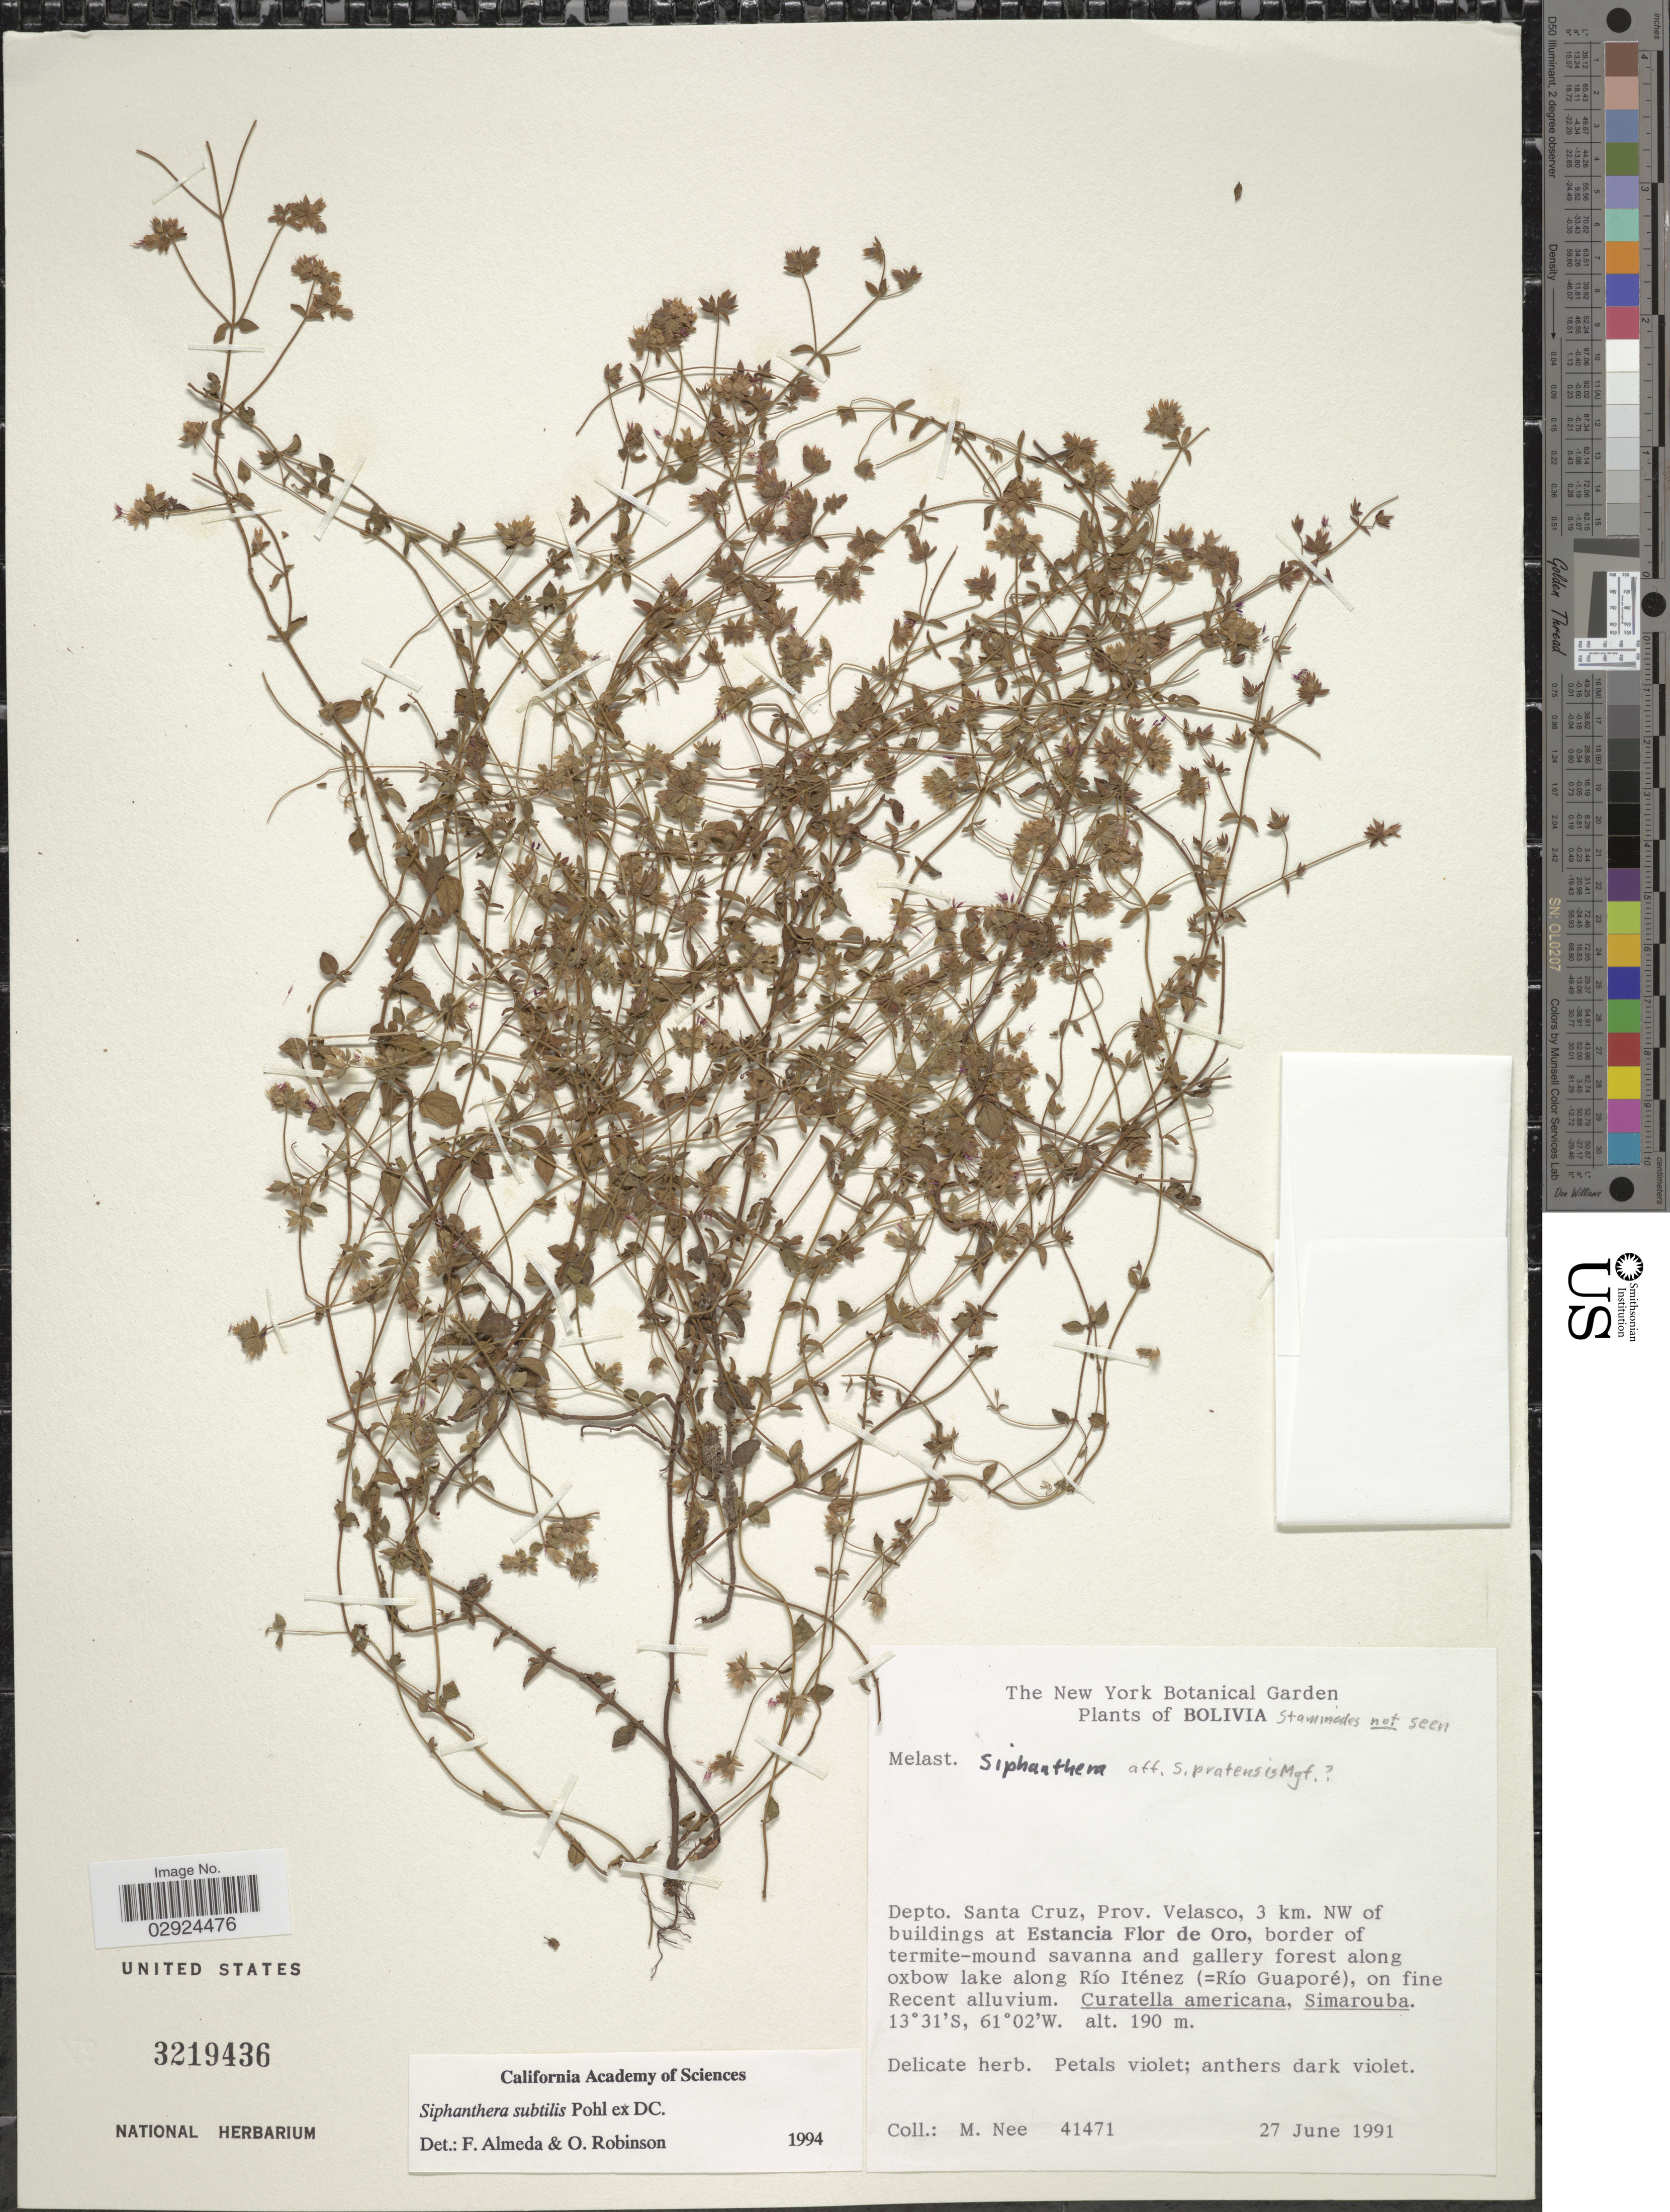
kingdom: Plantae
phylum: Tracheophyta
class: Magnoliopsida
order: Myrtales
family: Melastomataceae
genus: Siphanthera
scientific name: Siphanthera subtilis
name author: Pohl ex DC.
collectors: M. Nee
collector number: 41471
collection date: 1991-06-27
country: Bolivia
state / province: Santa Cruz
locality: Depto. Santa Cruz, Prov. Velasco, 3 km. NW of buildings at Estancia Flor de Oro, border of termite-mound savanna and gallery forest along oxbow lake along Río Iténez (=Río Guaporé).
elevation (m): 190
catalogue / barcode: US 3219436